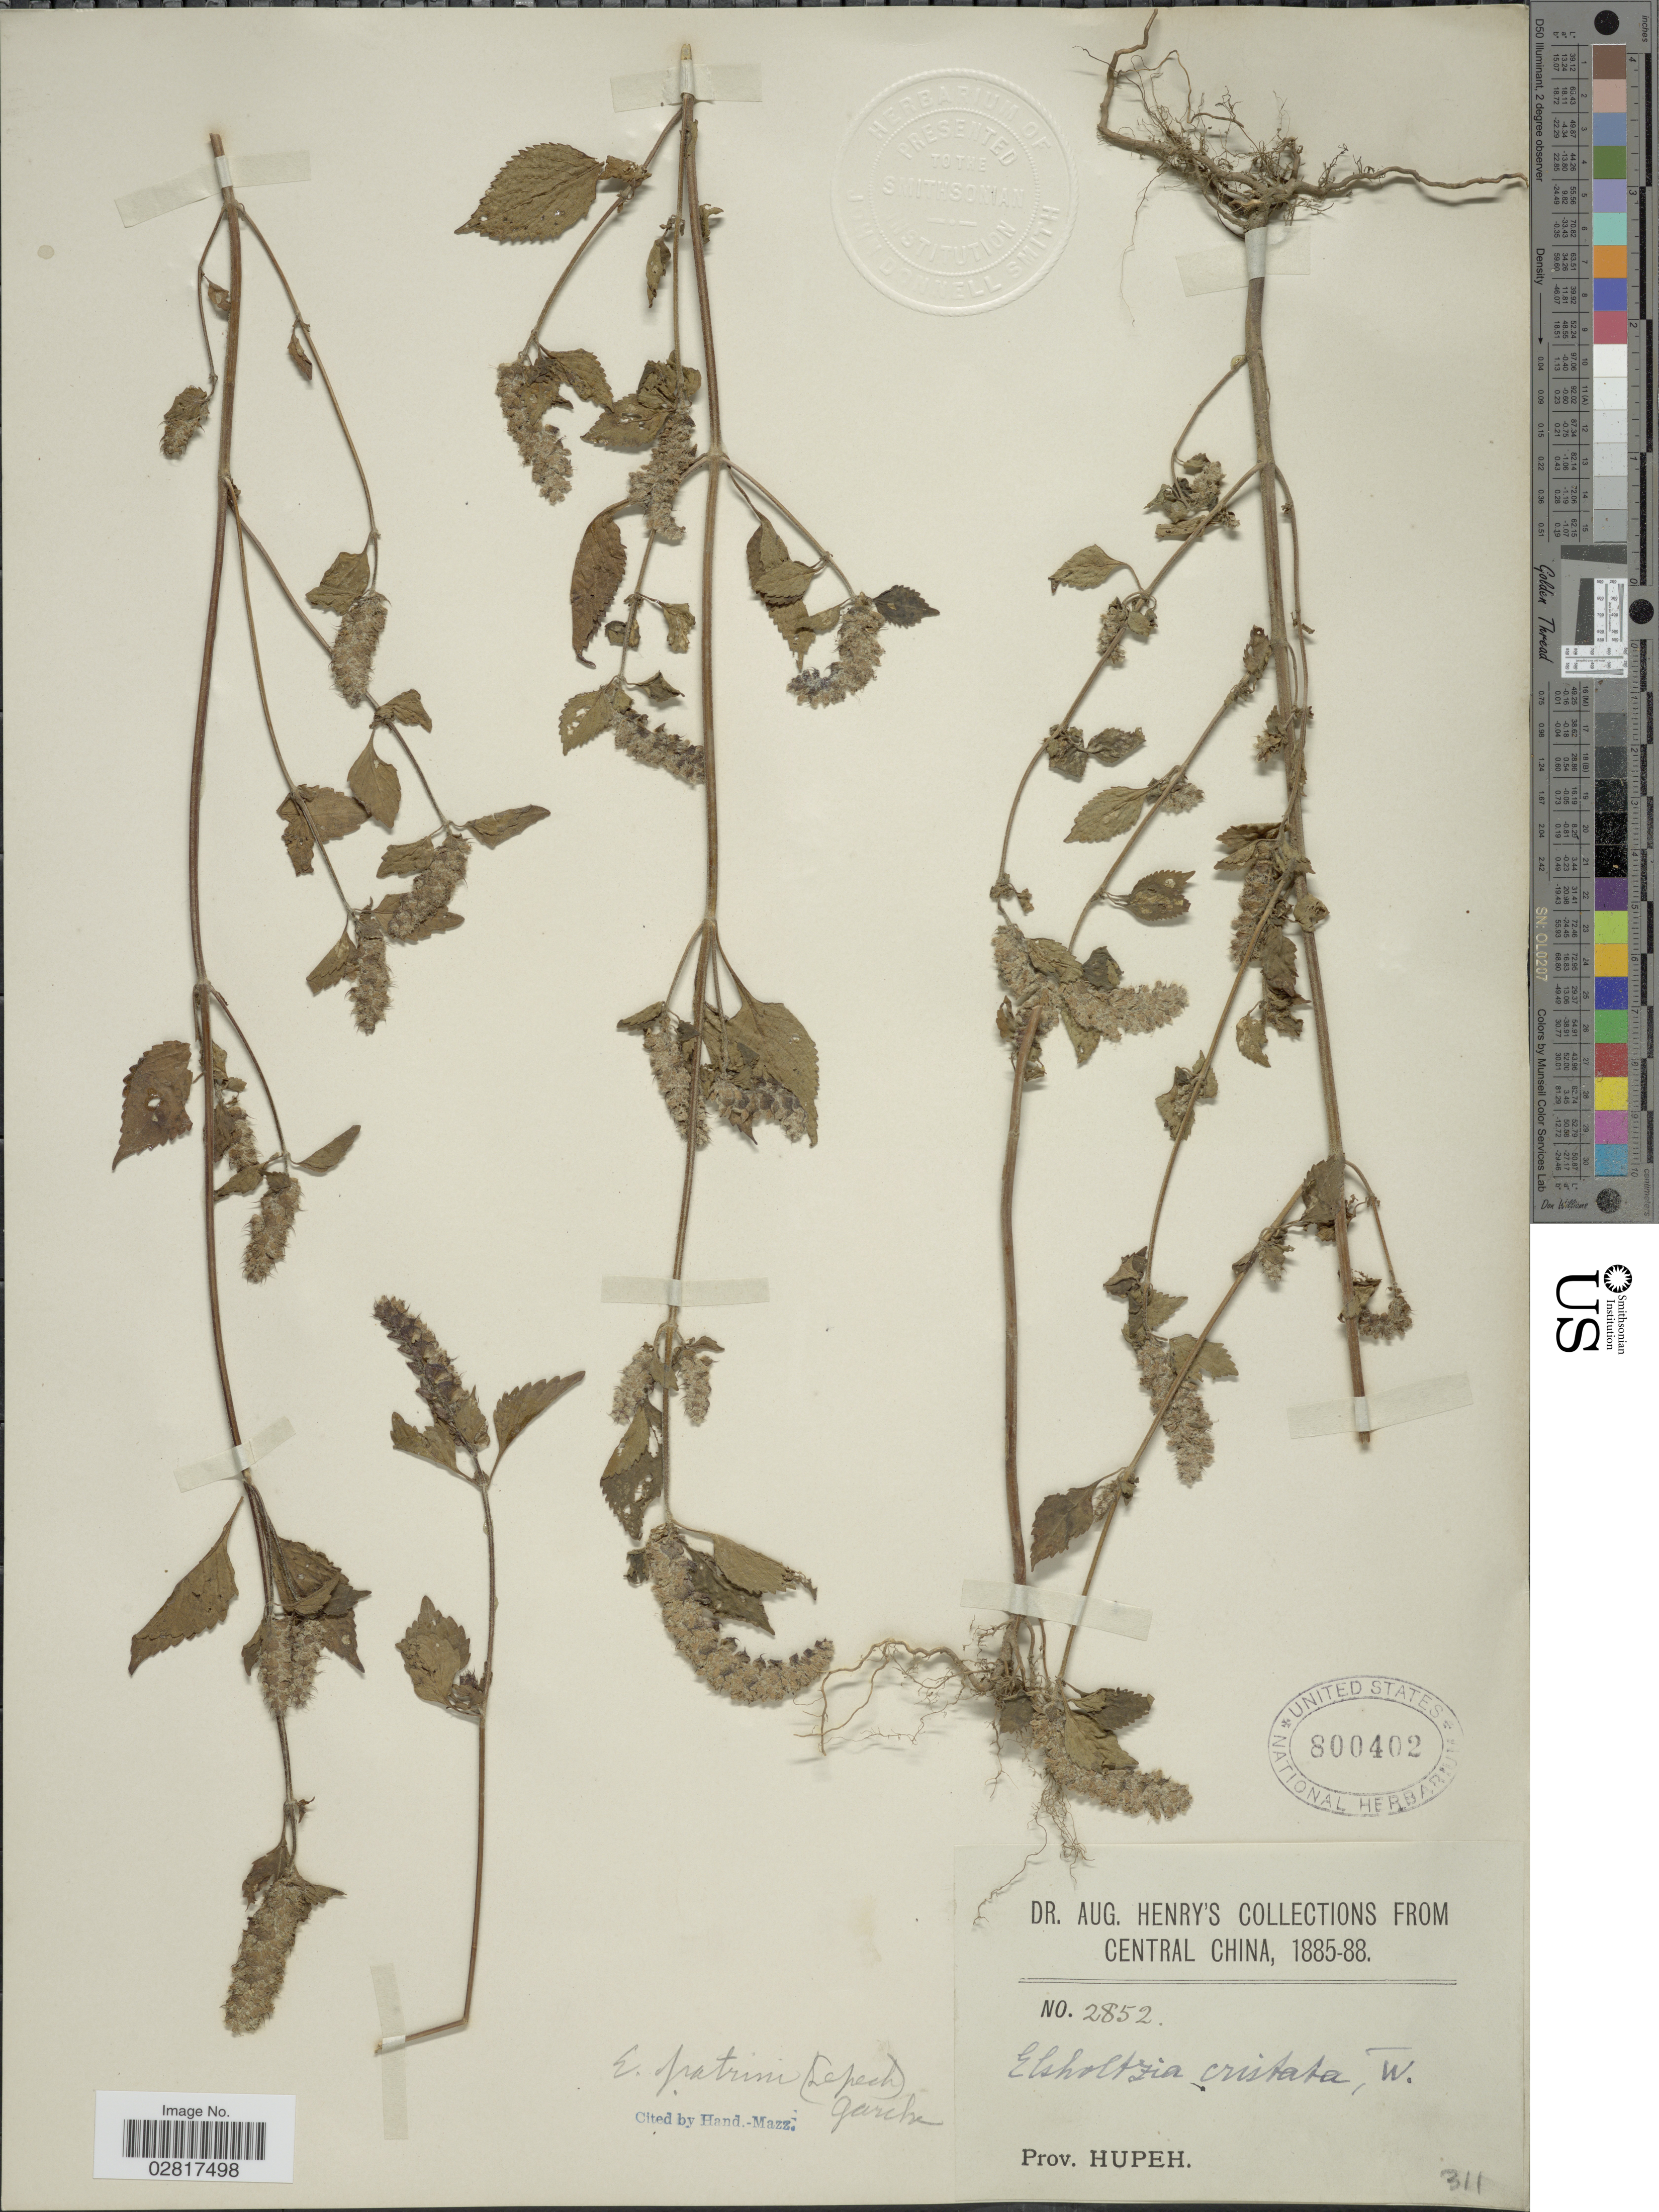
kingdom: Plantae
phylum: Tracheophyta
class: Magnoliopsida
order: Lamiales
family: Lamiaceae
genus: Elsholtzia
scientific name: Elsholtzia patrinii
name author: (Lepech.) Garcke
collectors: A. Henry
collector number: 2852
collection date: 1885/1888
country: China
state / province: Hubei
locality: Central China, Prov. Hupeh.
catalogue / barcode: US 800402